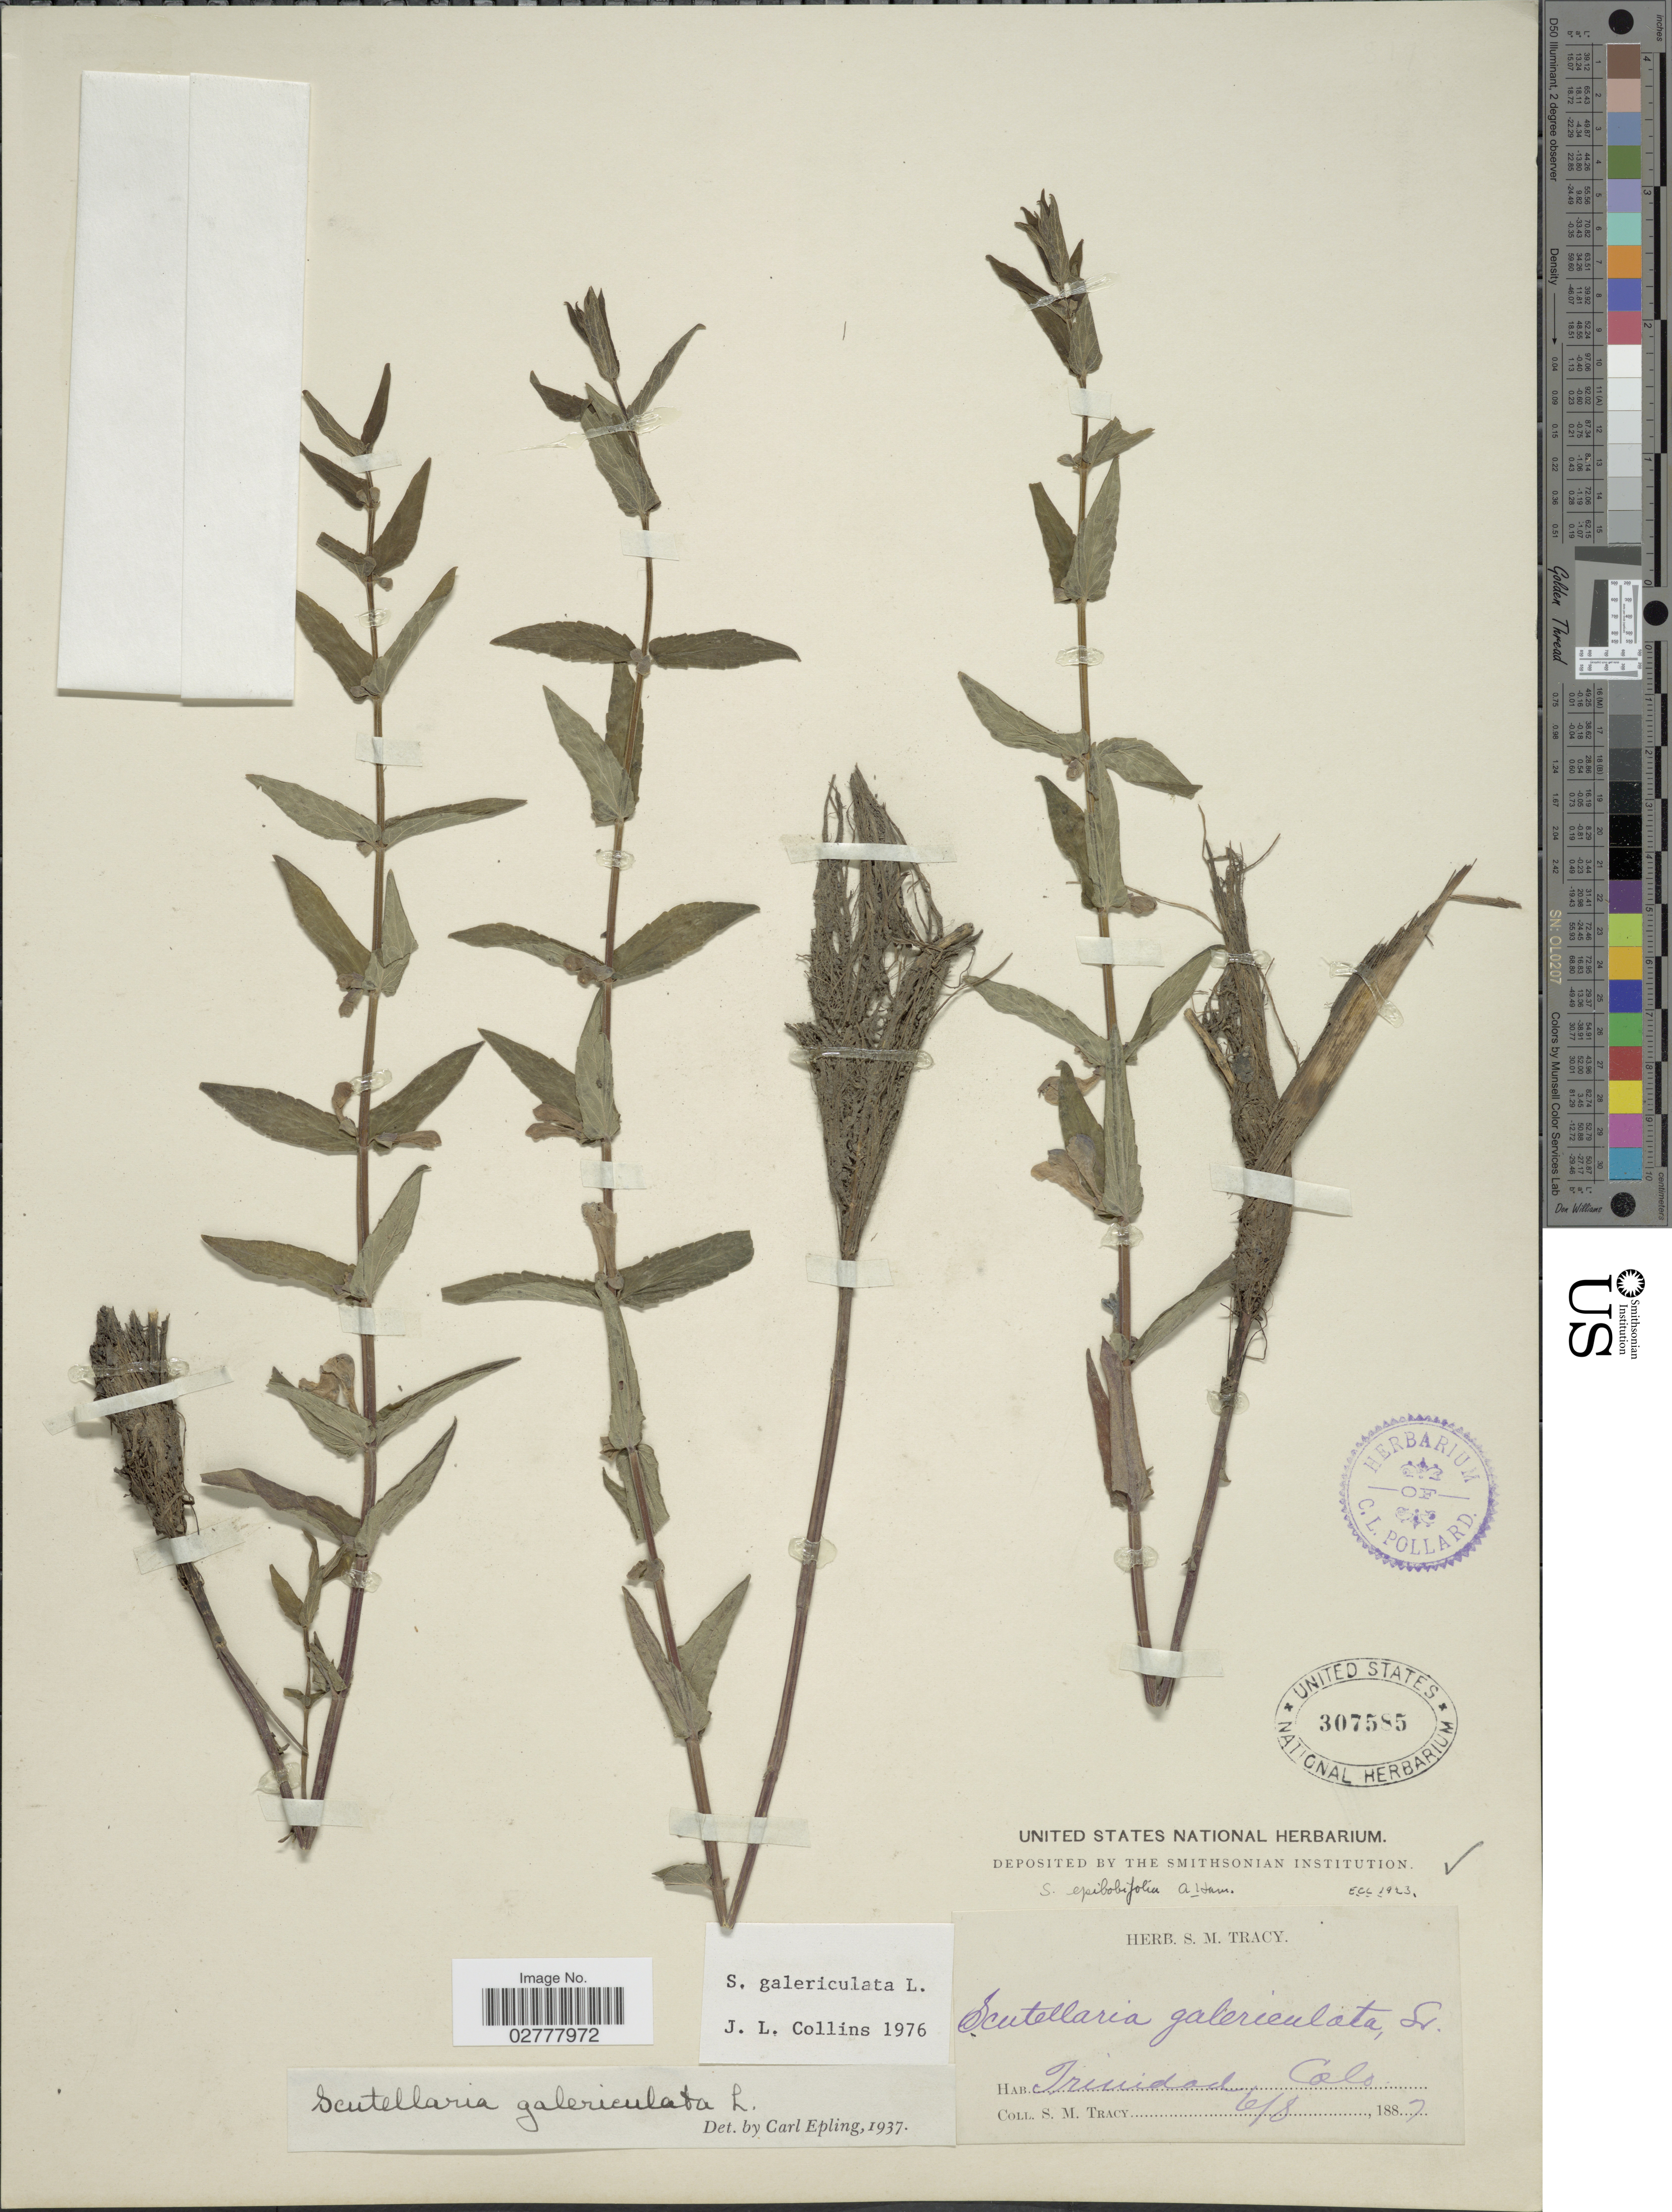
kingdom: Plantae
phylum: Tracheophyta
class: Magnoliopsida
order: Lamiales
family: Lamiaceae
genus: Scutellaria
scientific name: Scutellaria galericulata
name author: L.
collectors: S. M. Tracy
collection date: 1887-06-08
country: United States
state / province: Colorado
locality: Trinidad.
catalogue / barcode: US 307585